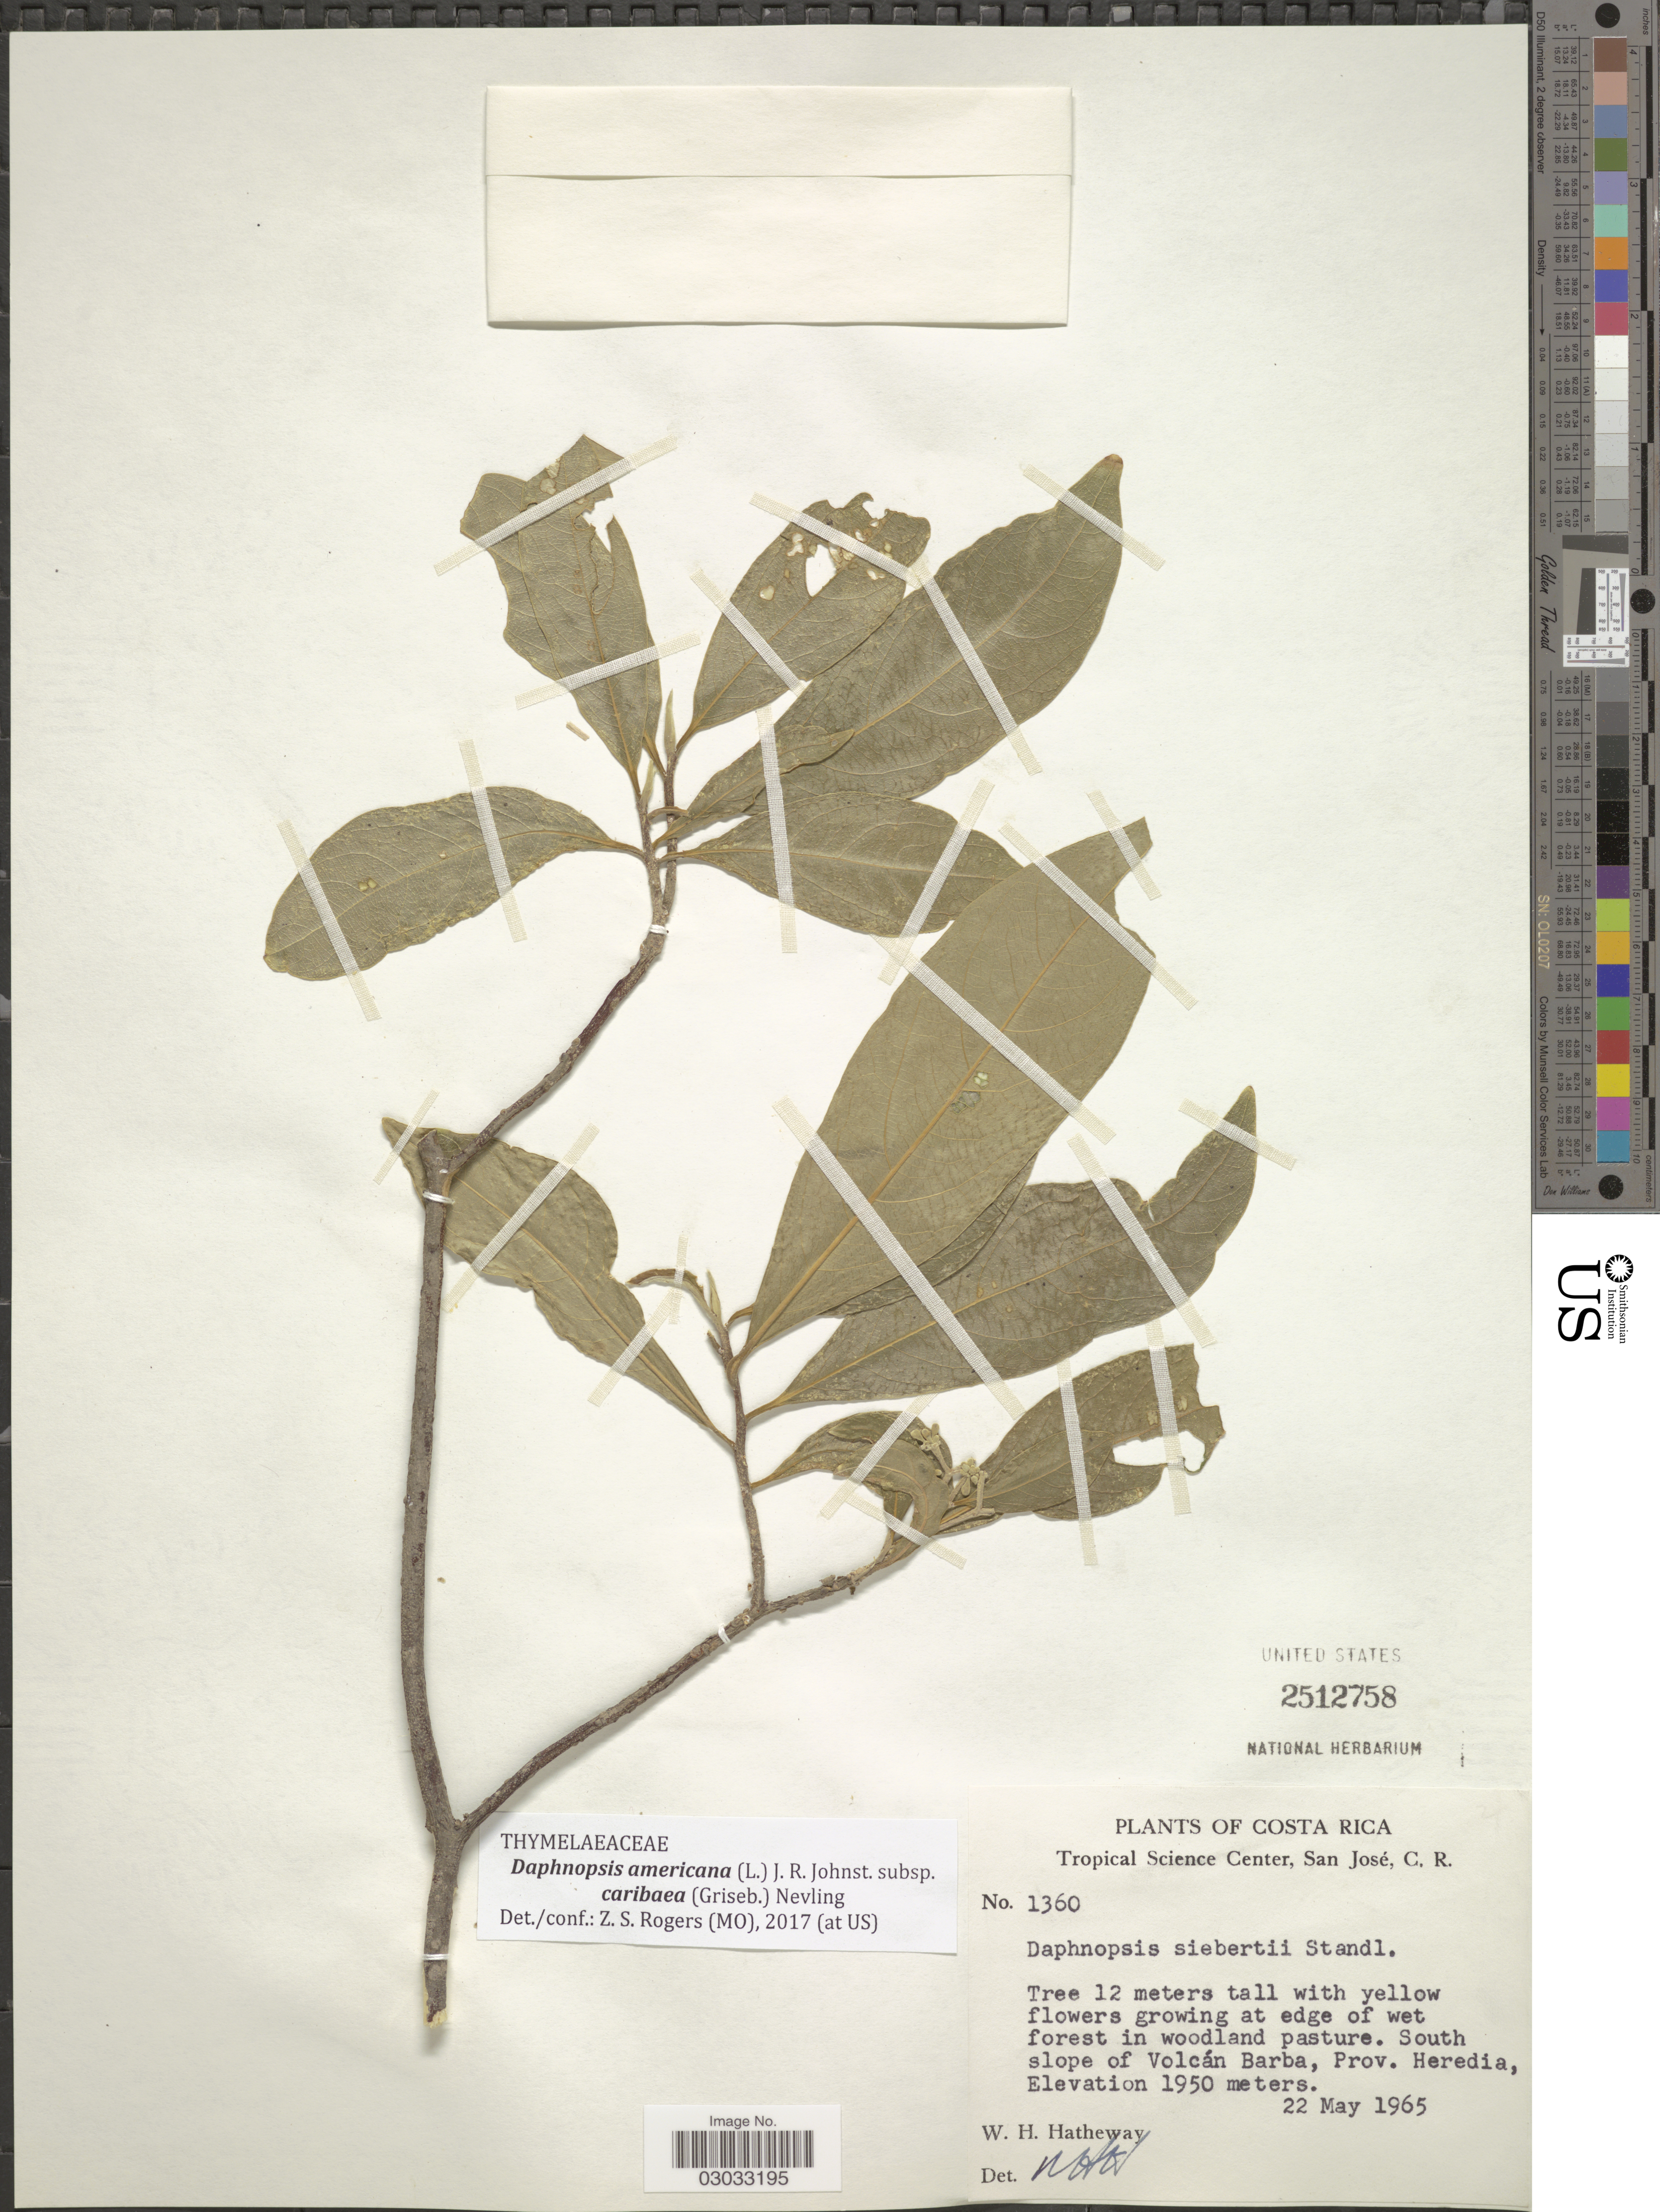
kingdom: Plantae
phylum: Tracheophyta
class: Magnoliopsida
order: Malvales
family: Thymelaeaceae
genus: Daphnopsis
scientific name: Daphnopsis americana subsp. caribaea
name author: (Griseb.) Nevling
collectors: W. H. Hatheway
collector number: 1360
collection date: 1965-05-22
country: Costa Rica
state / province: Heredia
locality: South slope of Volcán Barba.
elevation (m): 1950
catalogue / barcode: US 2512758